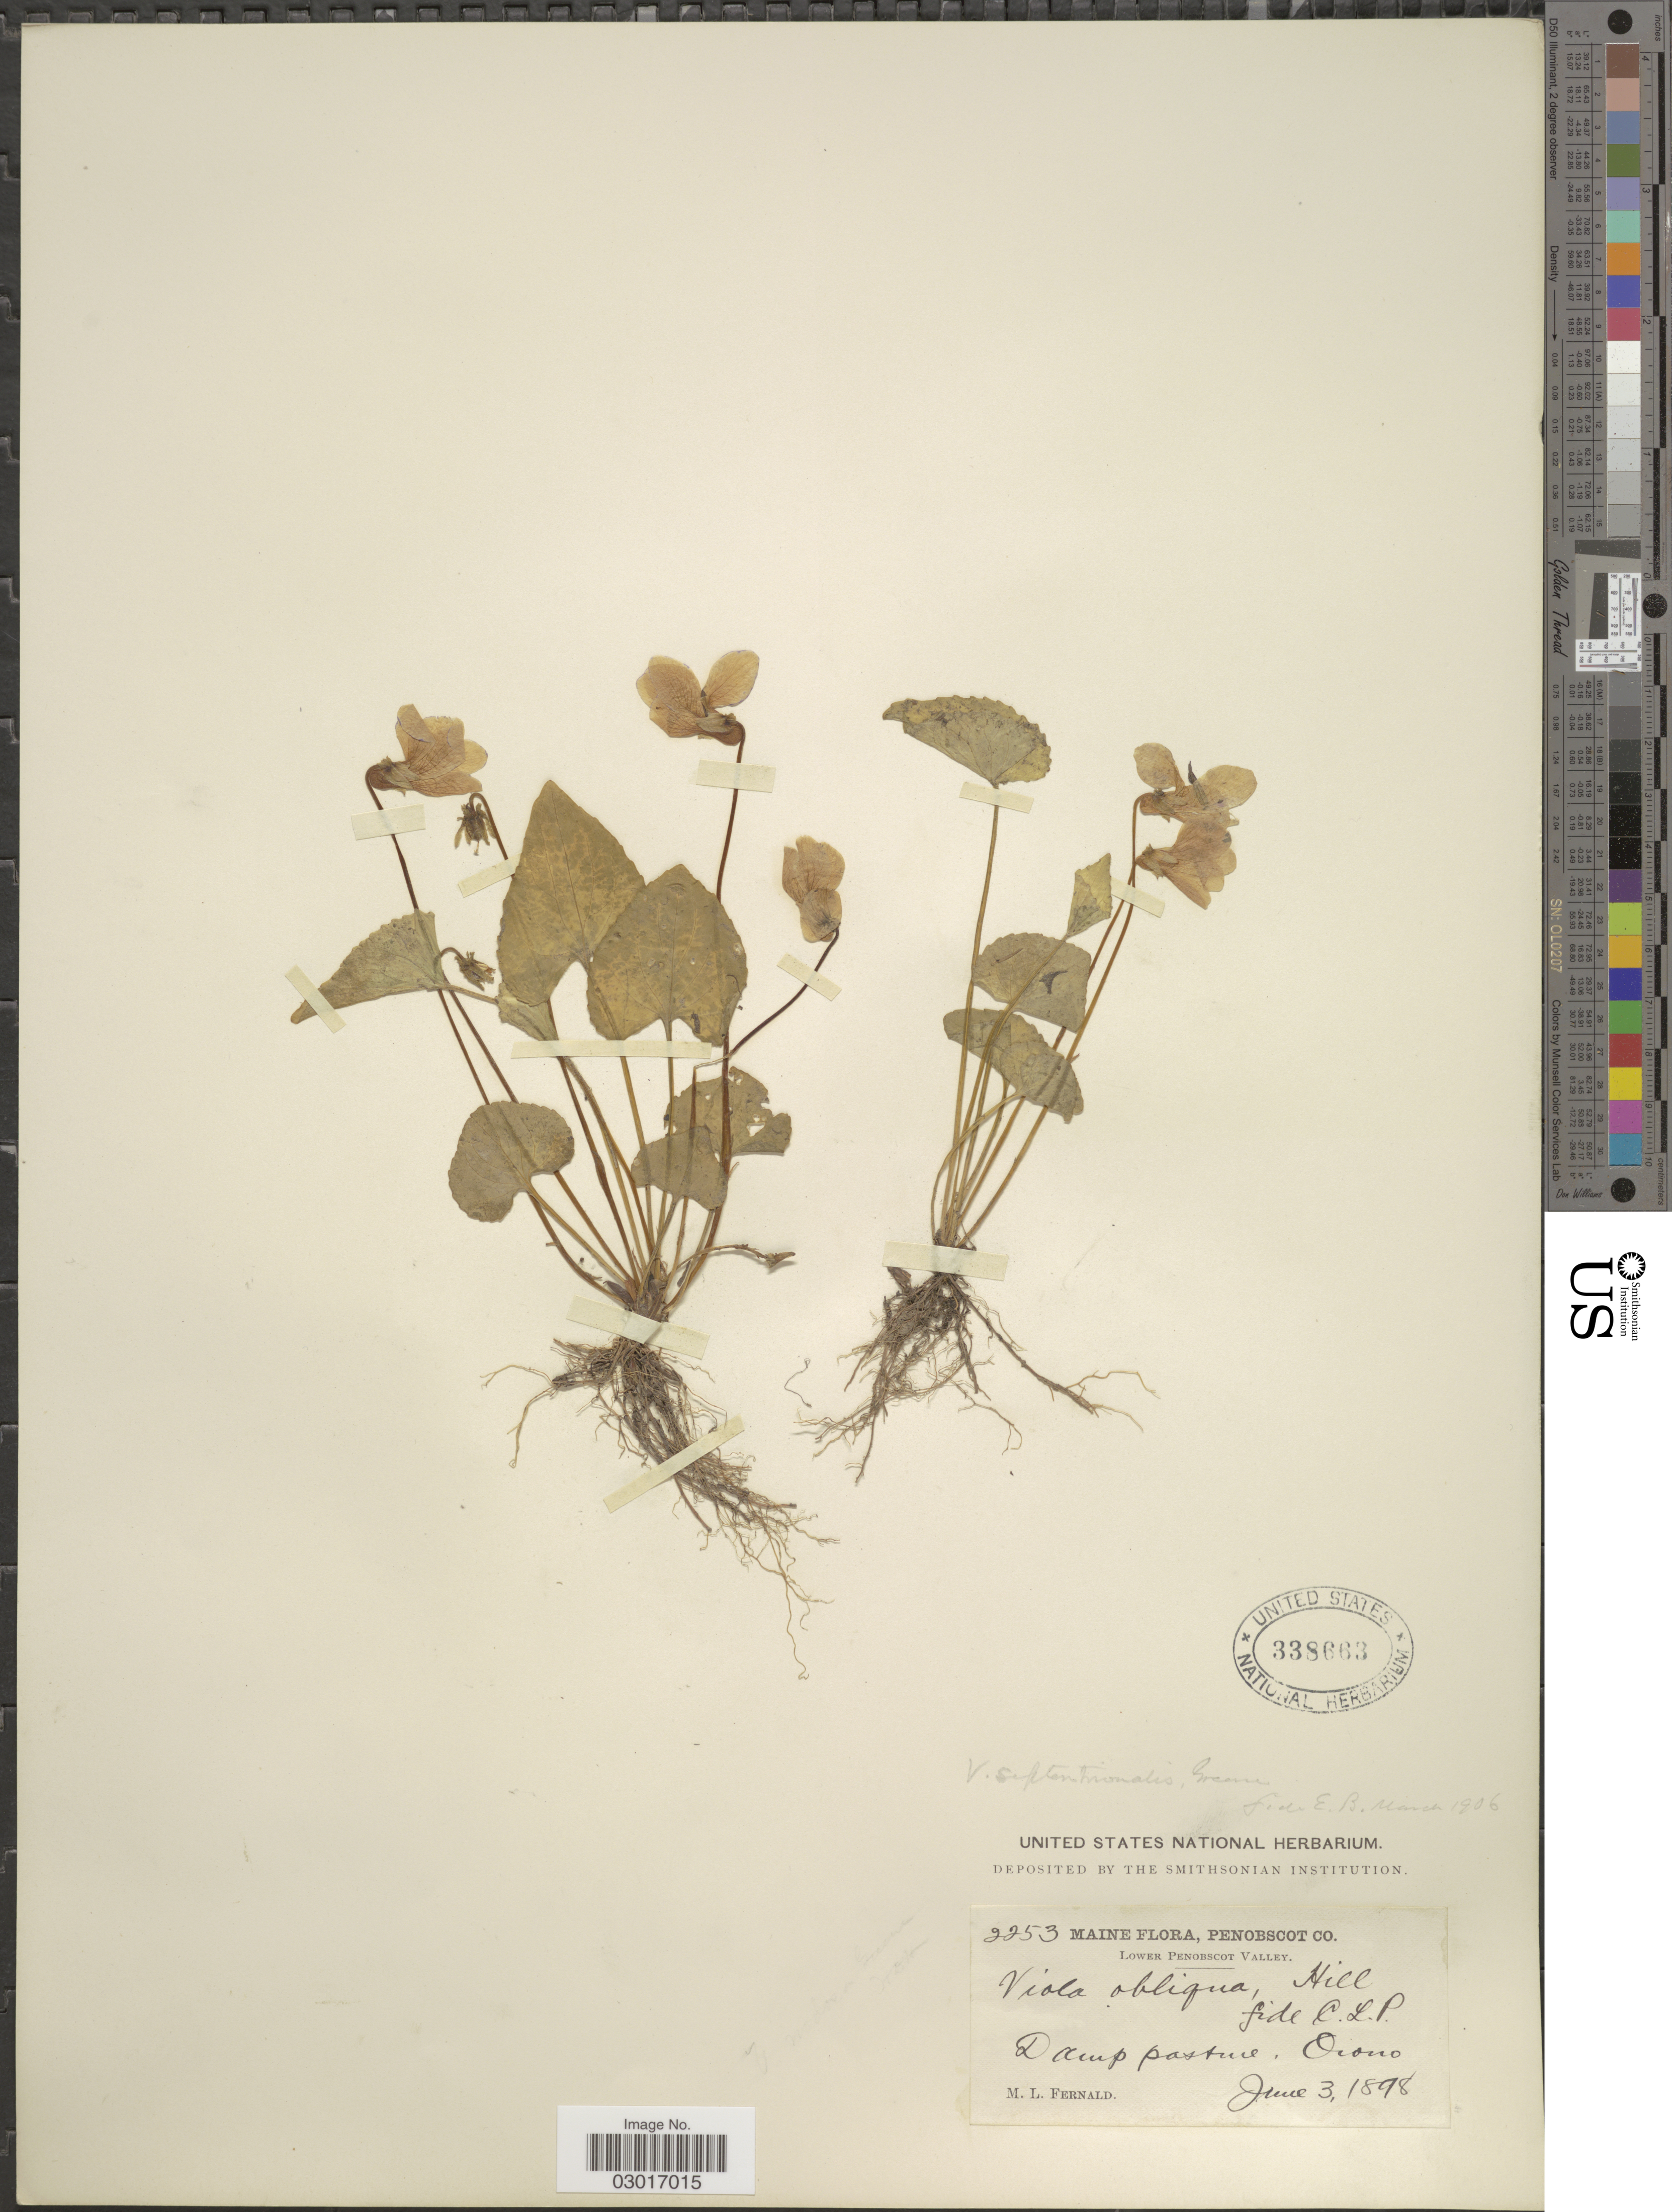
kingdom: Plantae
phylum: Tracheophyta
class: Magnoliopsida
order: Malpighiales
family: Violaceae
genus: Viola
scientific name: Viola sororia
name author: Willd.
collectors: M. L. Fernald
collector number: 2253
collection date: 1898-06-03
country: United States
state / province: Maine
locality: Penobscot Co., Lower Penobscot Valley. Damp pasture, Orono.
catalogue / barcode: US 338663